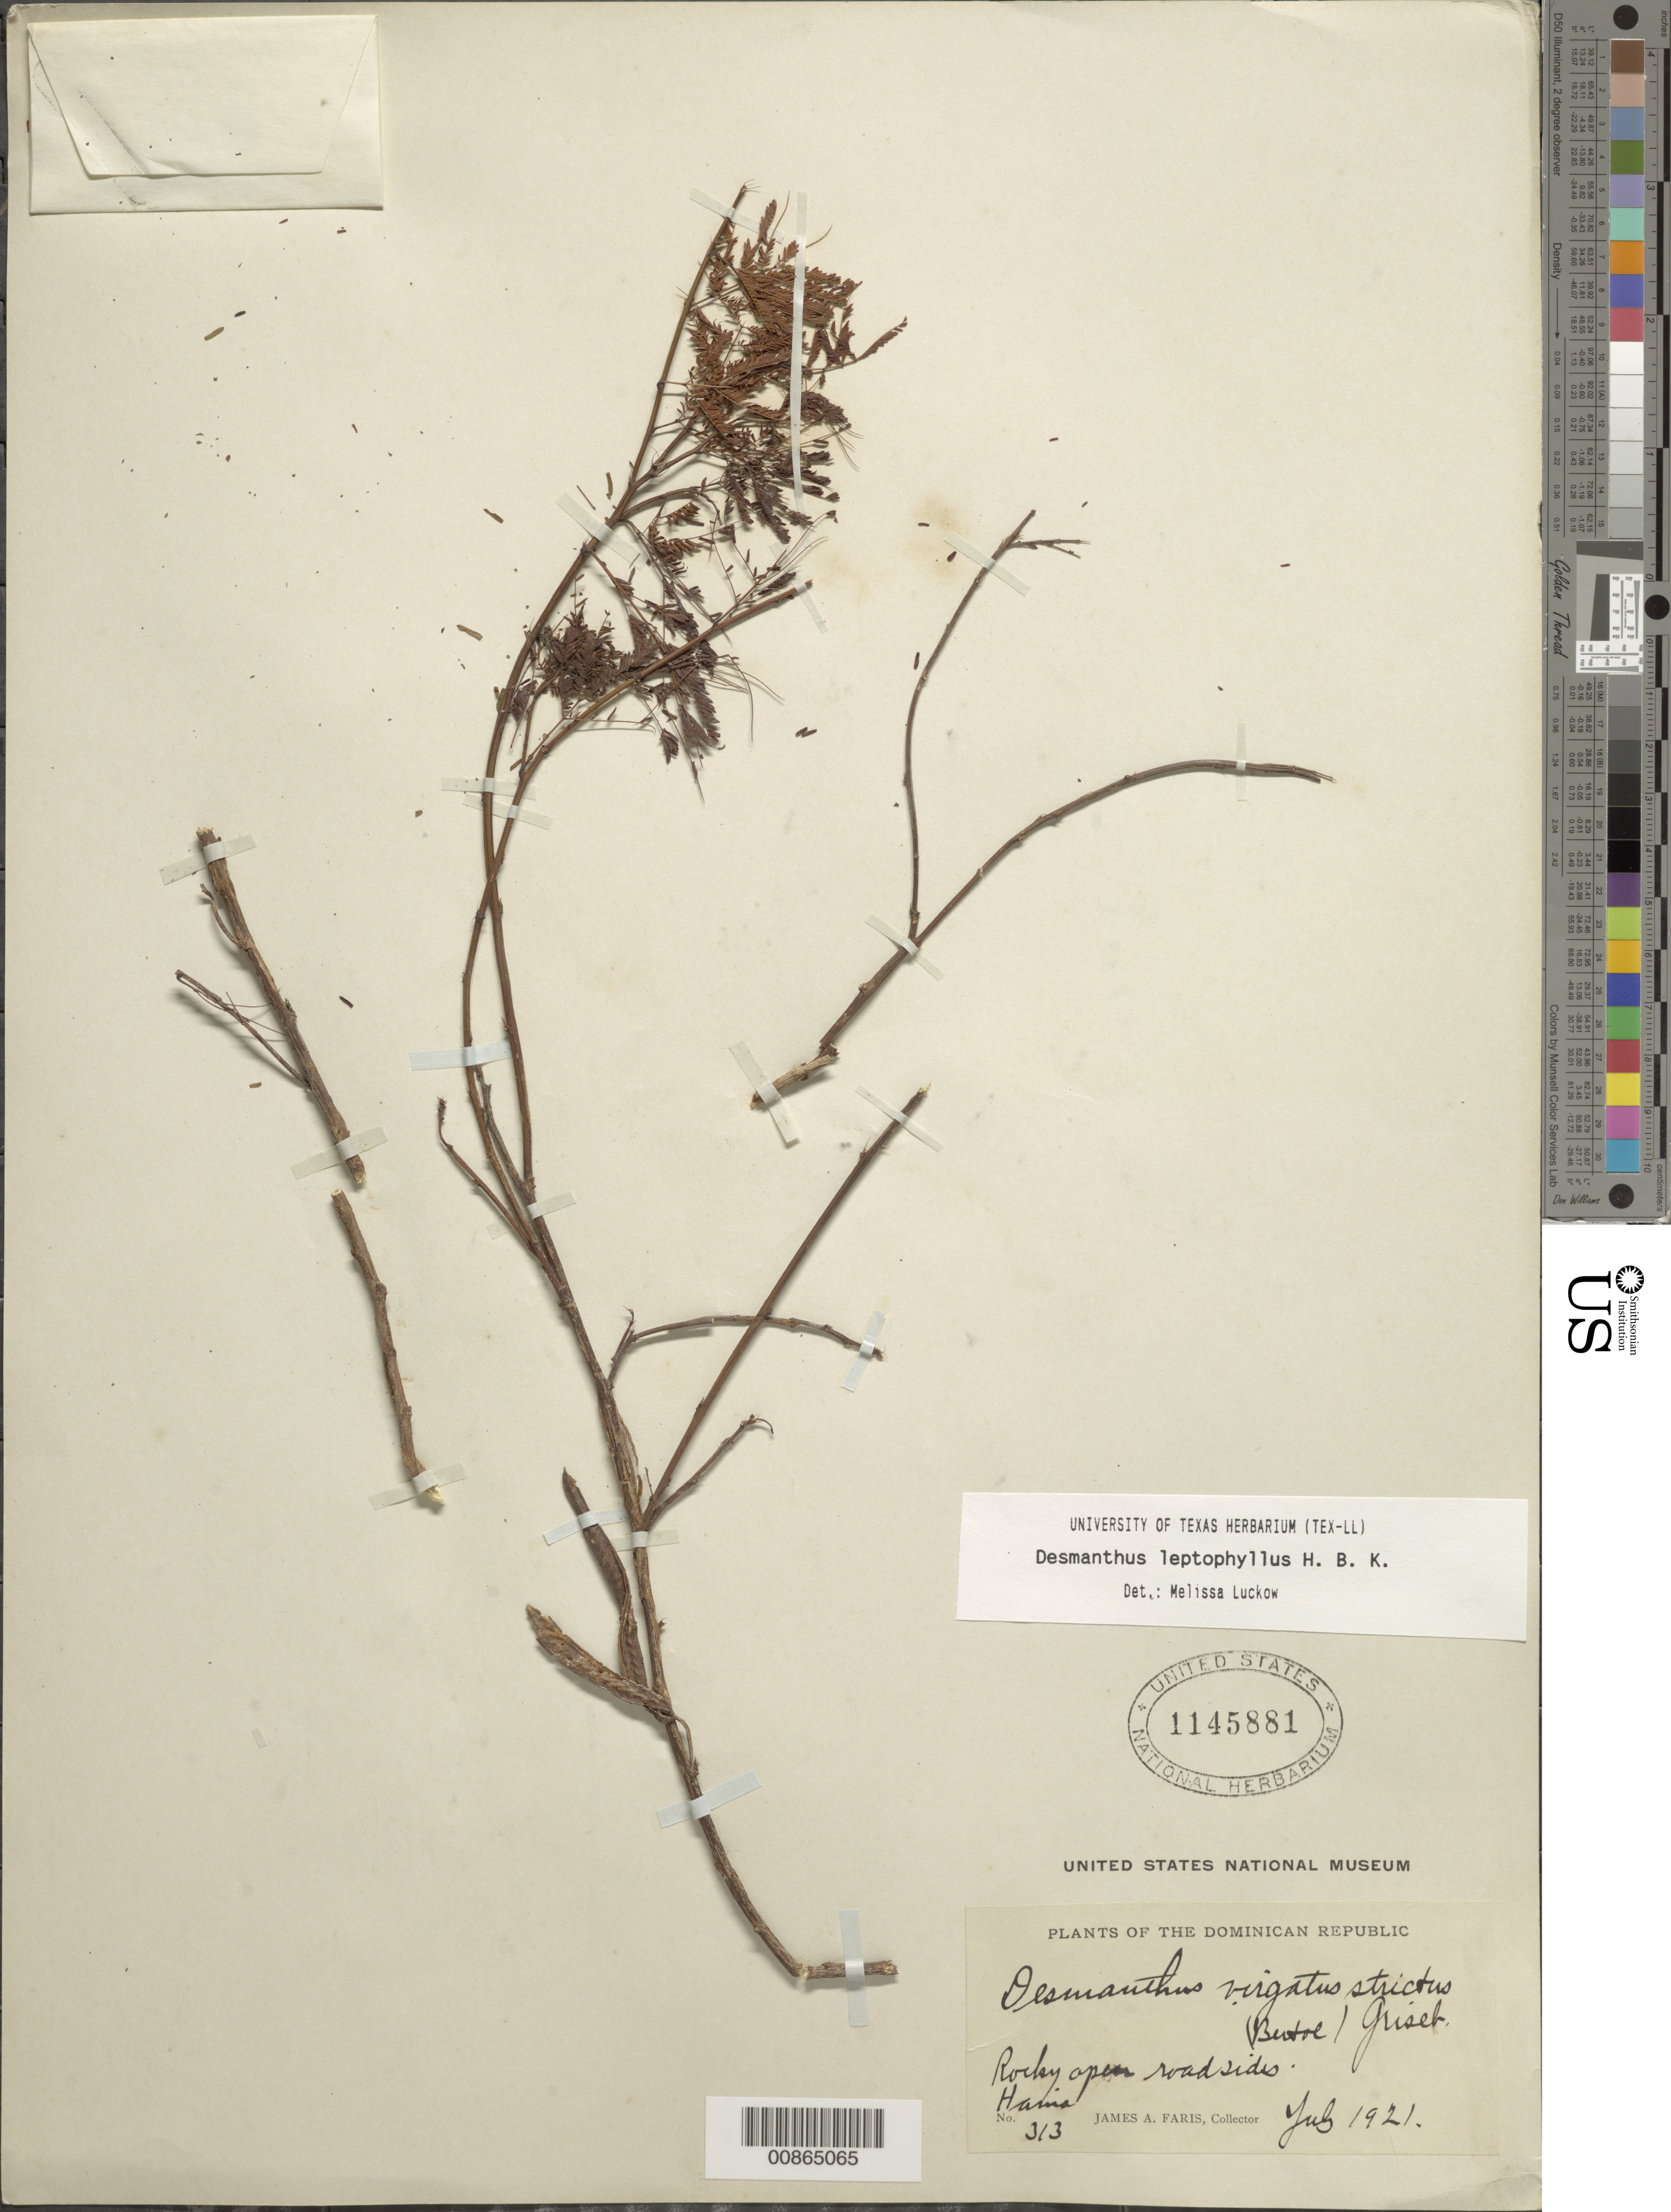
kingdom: Plantae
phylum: Tracheophyta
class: Magnoliopsida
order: Fabales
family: Fabaceae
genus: Desmanthus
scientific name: Desmanthus leptophyllus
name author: Kunth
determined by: Luckow, M. A.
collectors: J. Faris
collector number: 313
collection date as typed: Jul 1921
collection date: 1921-07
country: Dominican Republic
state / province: San Cristóbal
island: Hispaniola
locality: Haina.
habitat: Rocky open roadsides.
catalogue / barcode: US 1145881